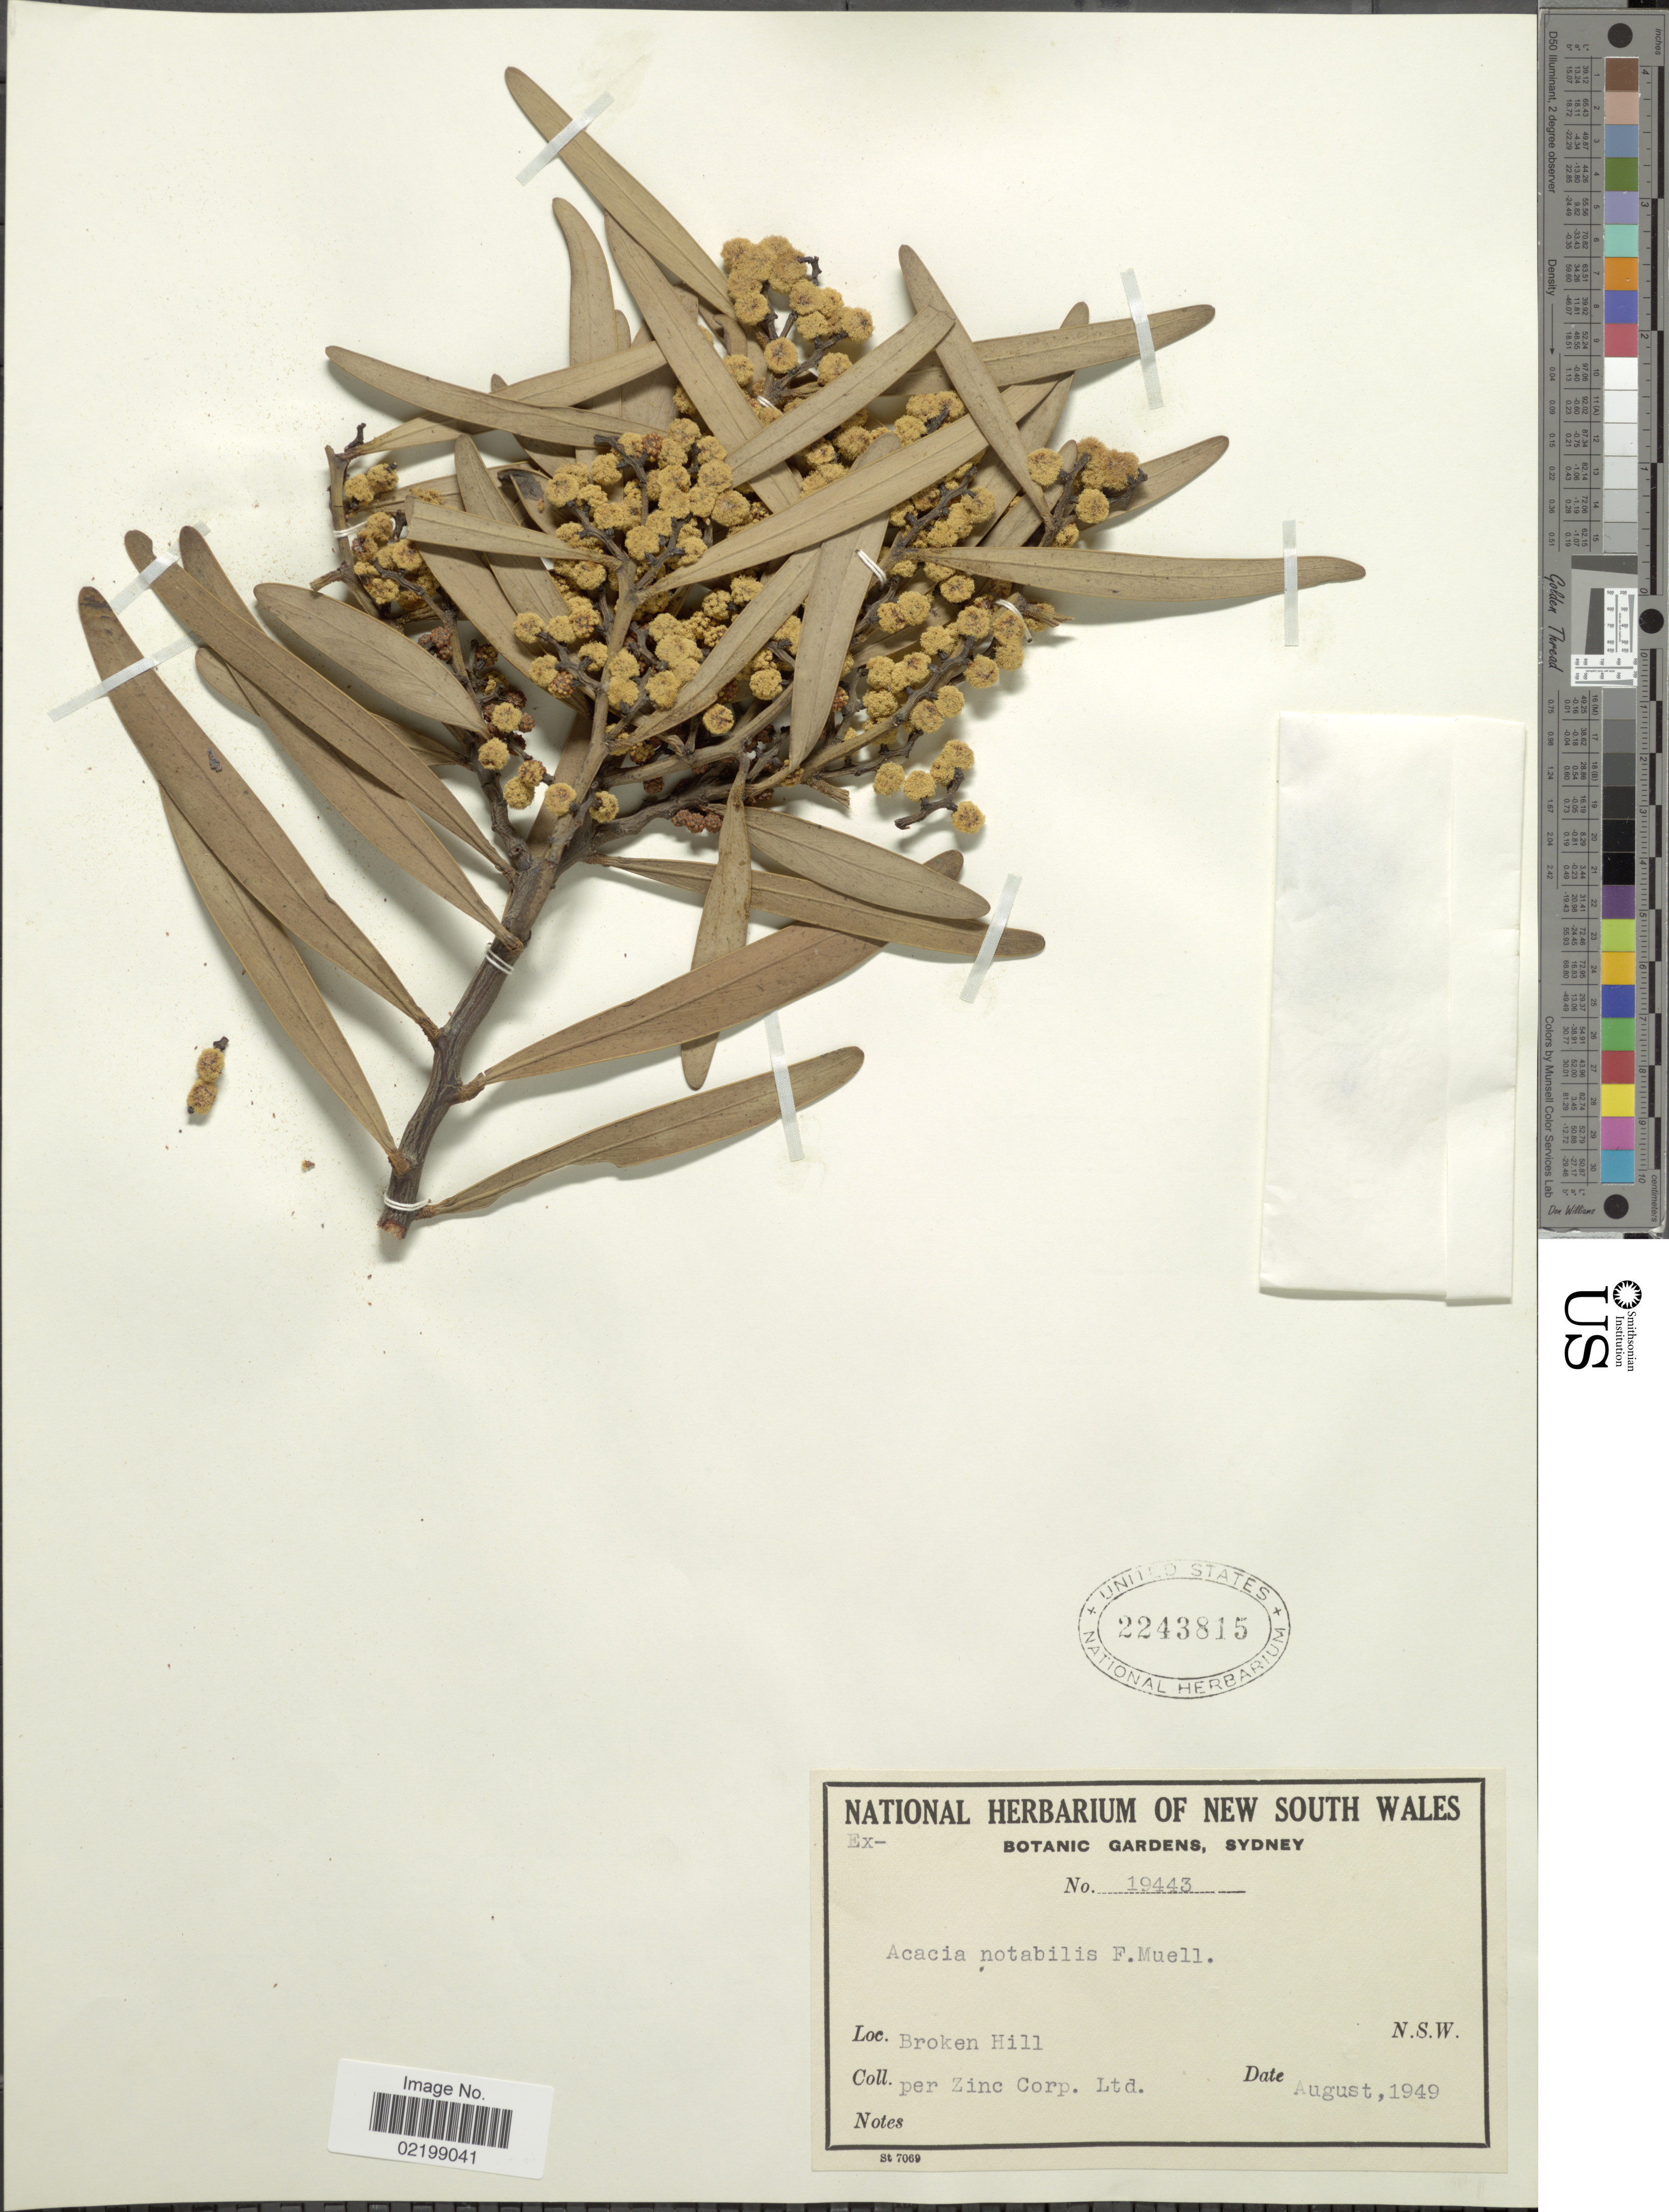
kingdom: Plantae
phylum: Tracheophyta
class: Magnoliopsida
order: Fabales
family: Fabaceae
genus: Acacia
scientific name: Acacia notabilis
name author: F. Muell.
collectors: Zinc Corp. Ltd.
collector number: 19443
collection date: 1949-08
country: Australia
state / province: New South Wales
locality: Broken Hill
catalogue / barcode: US 2243815